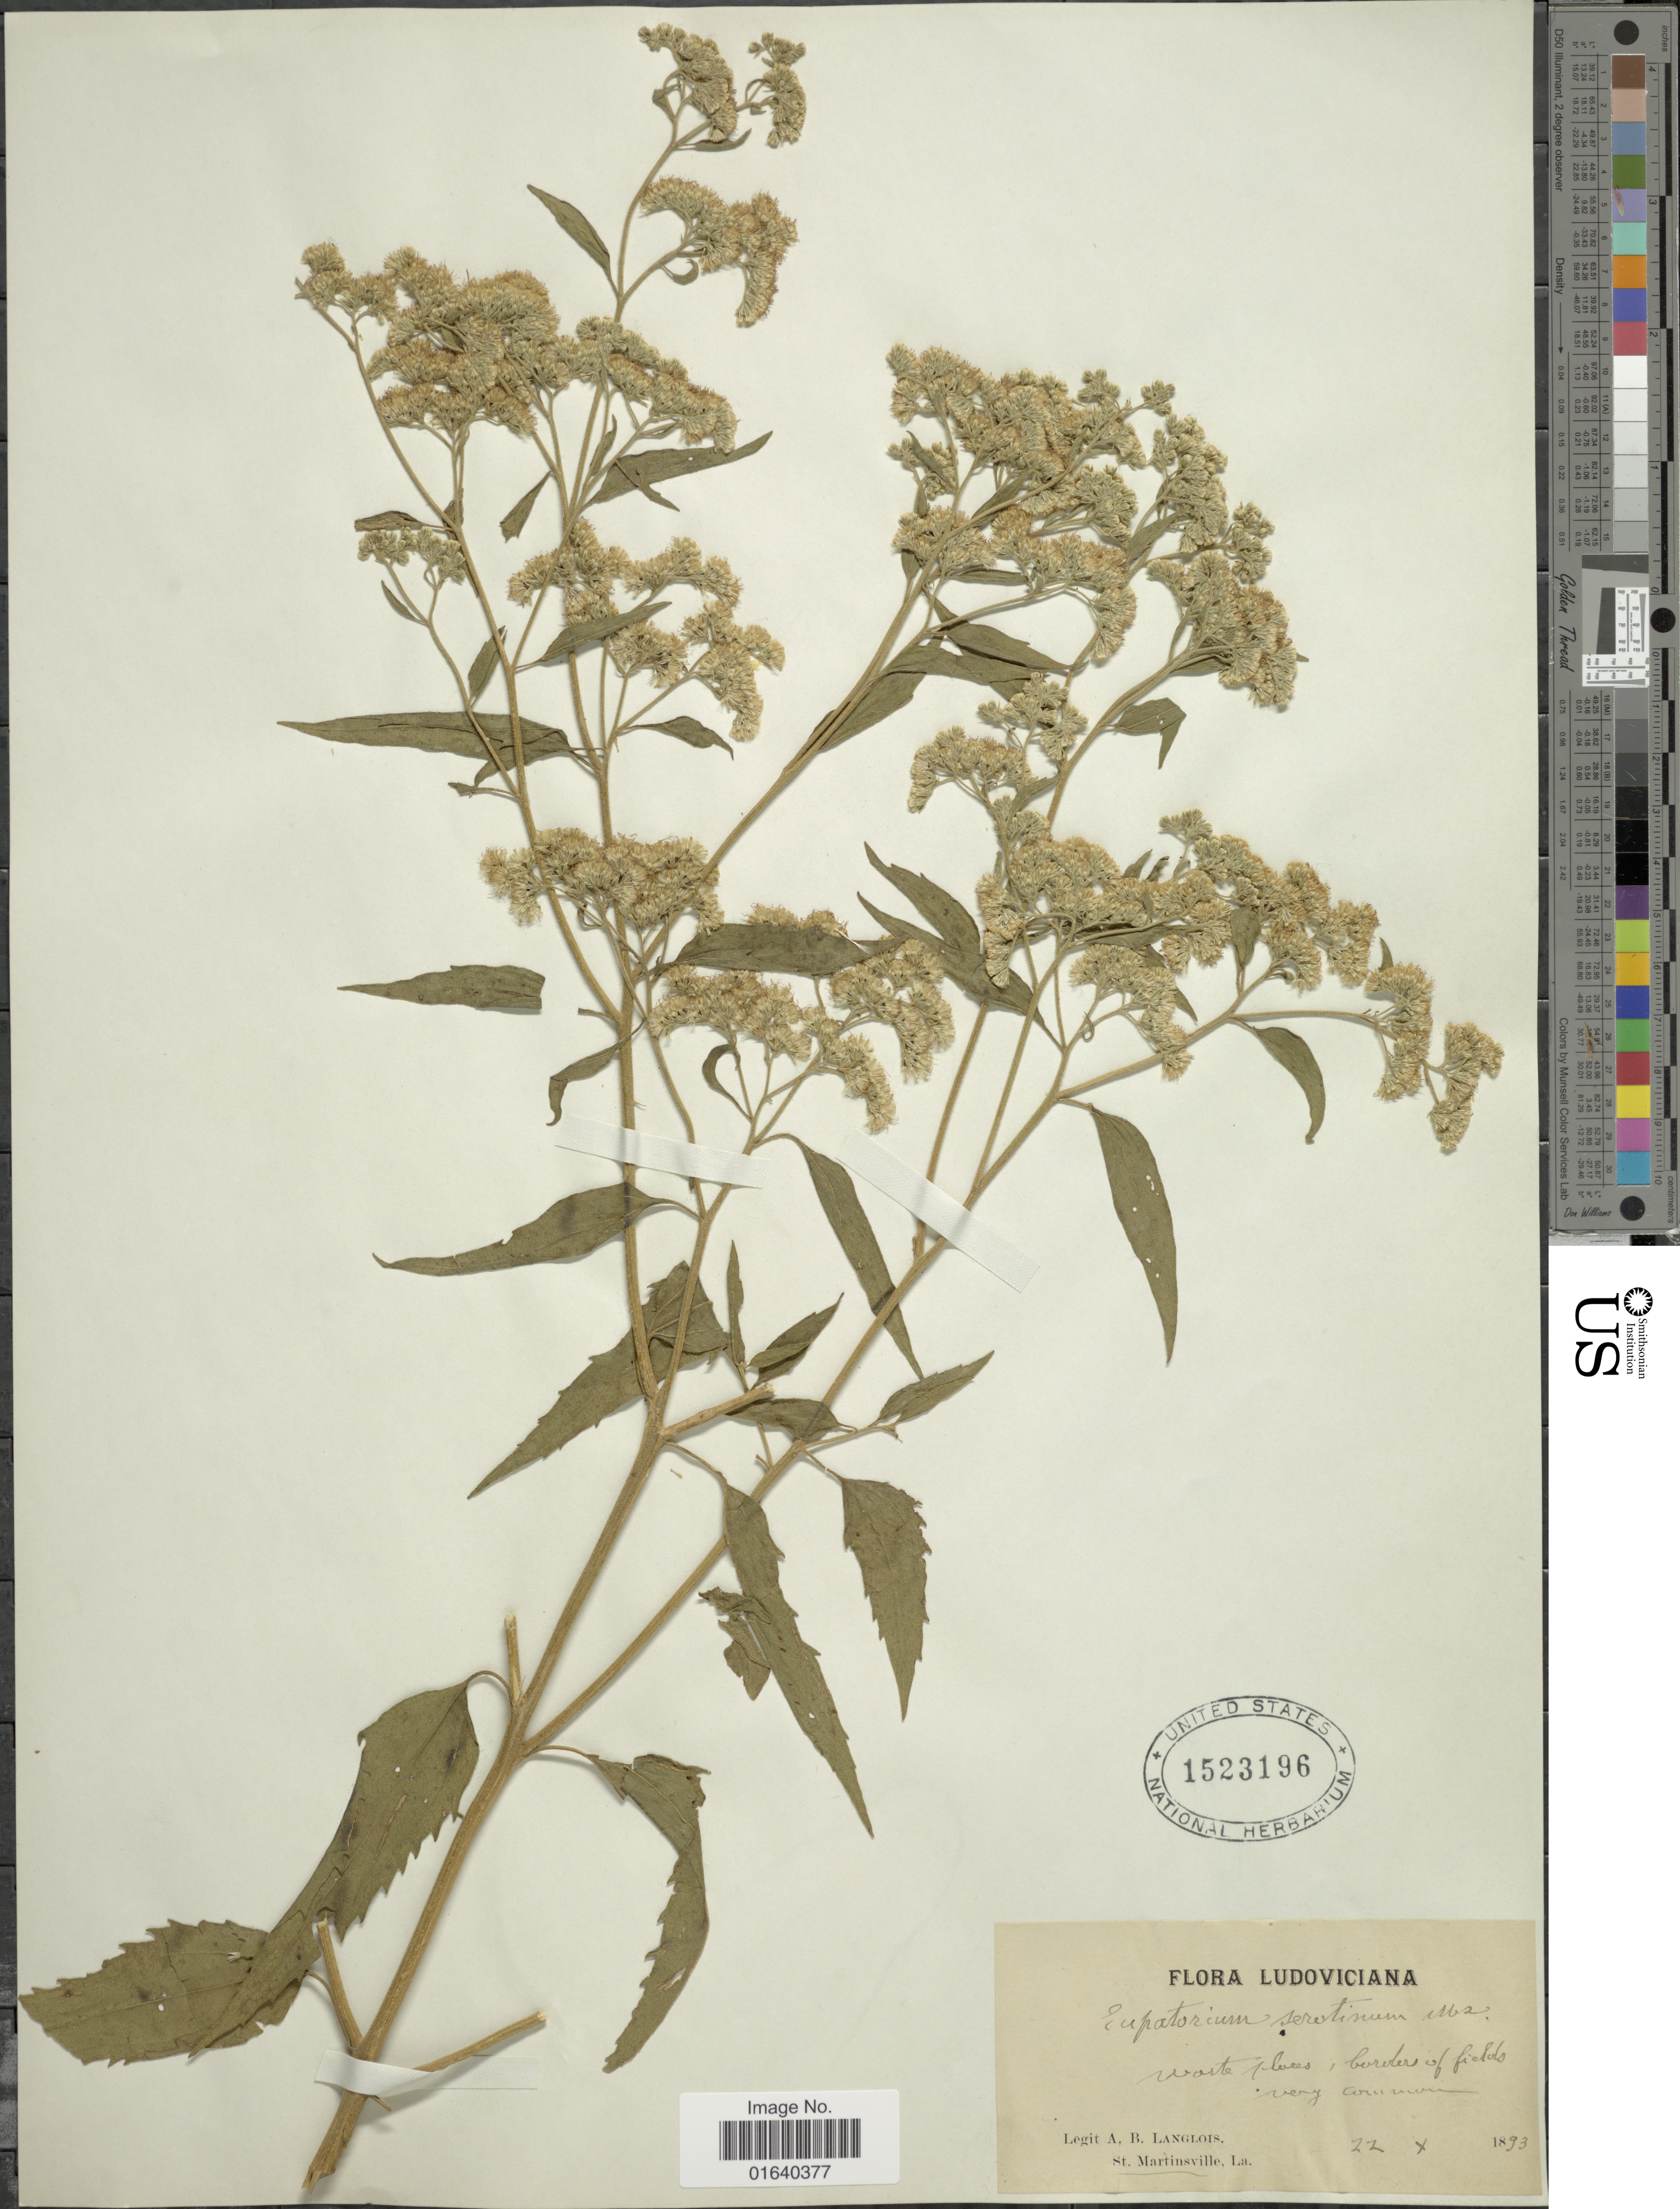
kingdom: Plantae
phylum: Tracheophyta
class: Magnoliopsida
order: Asterales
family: Asteraceae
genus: Eupatorium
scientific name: Eupatorium serotinum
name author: Michx.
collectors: A. Langlois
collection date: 1893-10-22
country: United States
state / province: Louisiana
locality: waste places border of fields very commom. St. Martinville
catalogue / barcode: US 1523196